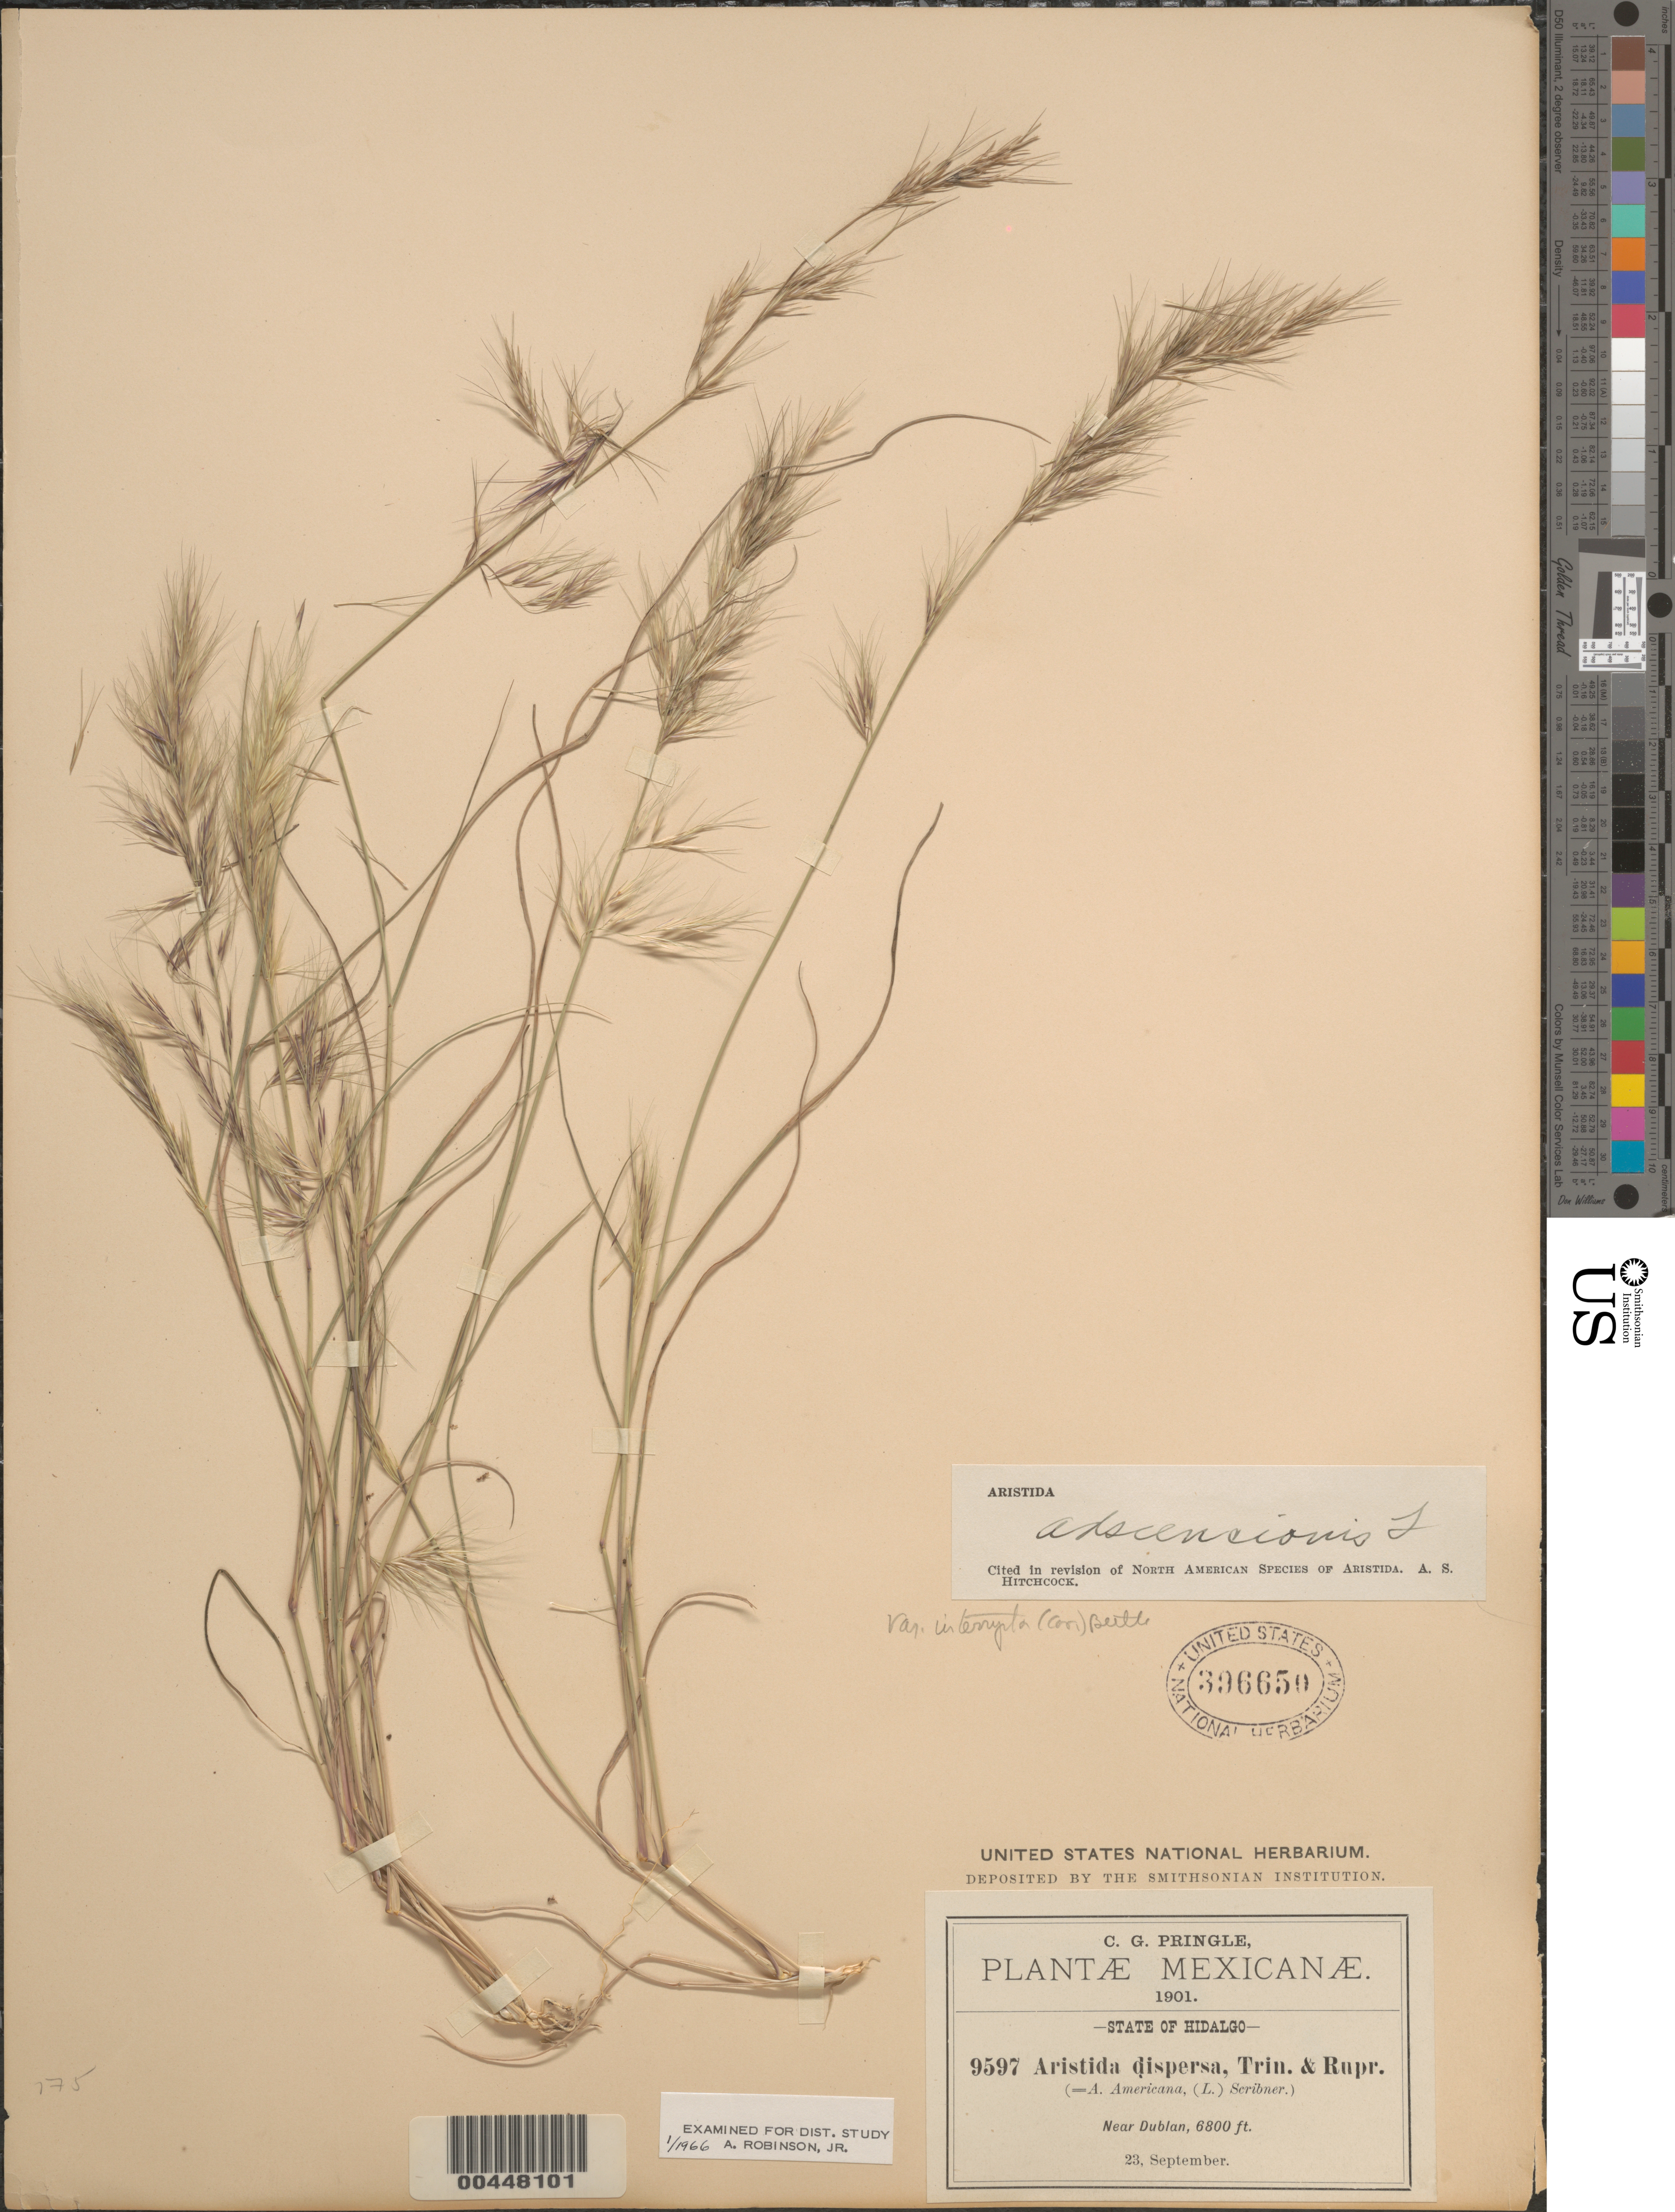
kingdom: Plantae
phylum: Tracheophyta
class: Liliopsida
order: Poales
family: Poaceae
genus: Aristida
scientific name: Aristida adscensionis var. interrupta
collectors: C. G. Pringle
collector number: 9597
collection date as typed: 23 Sep 1901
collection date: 1901-09-23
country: Mexico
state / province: Hidalgo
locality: Near Dublan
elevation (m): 2073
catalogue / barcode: US 396650